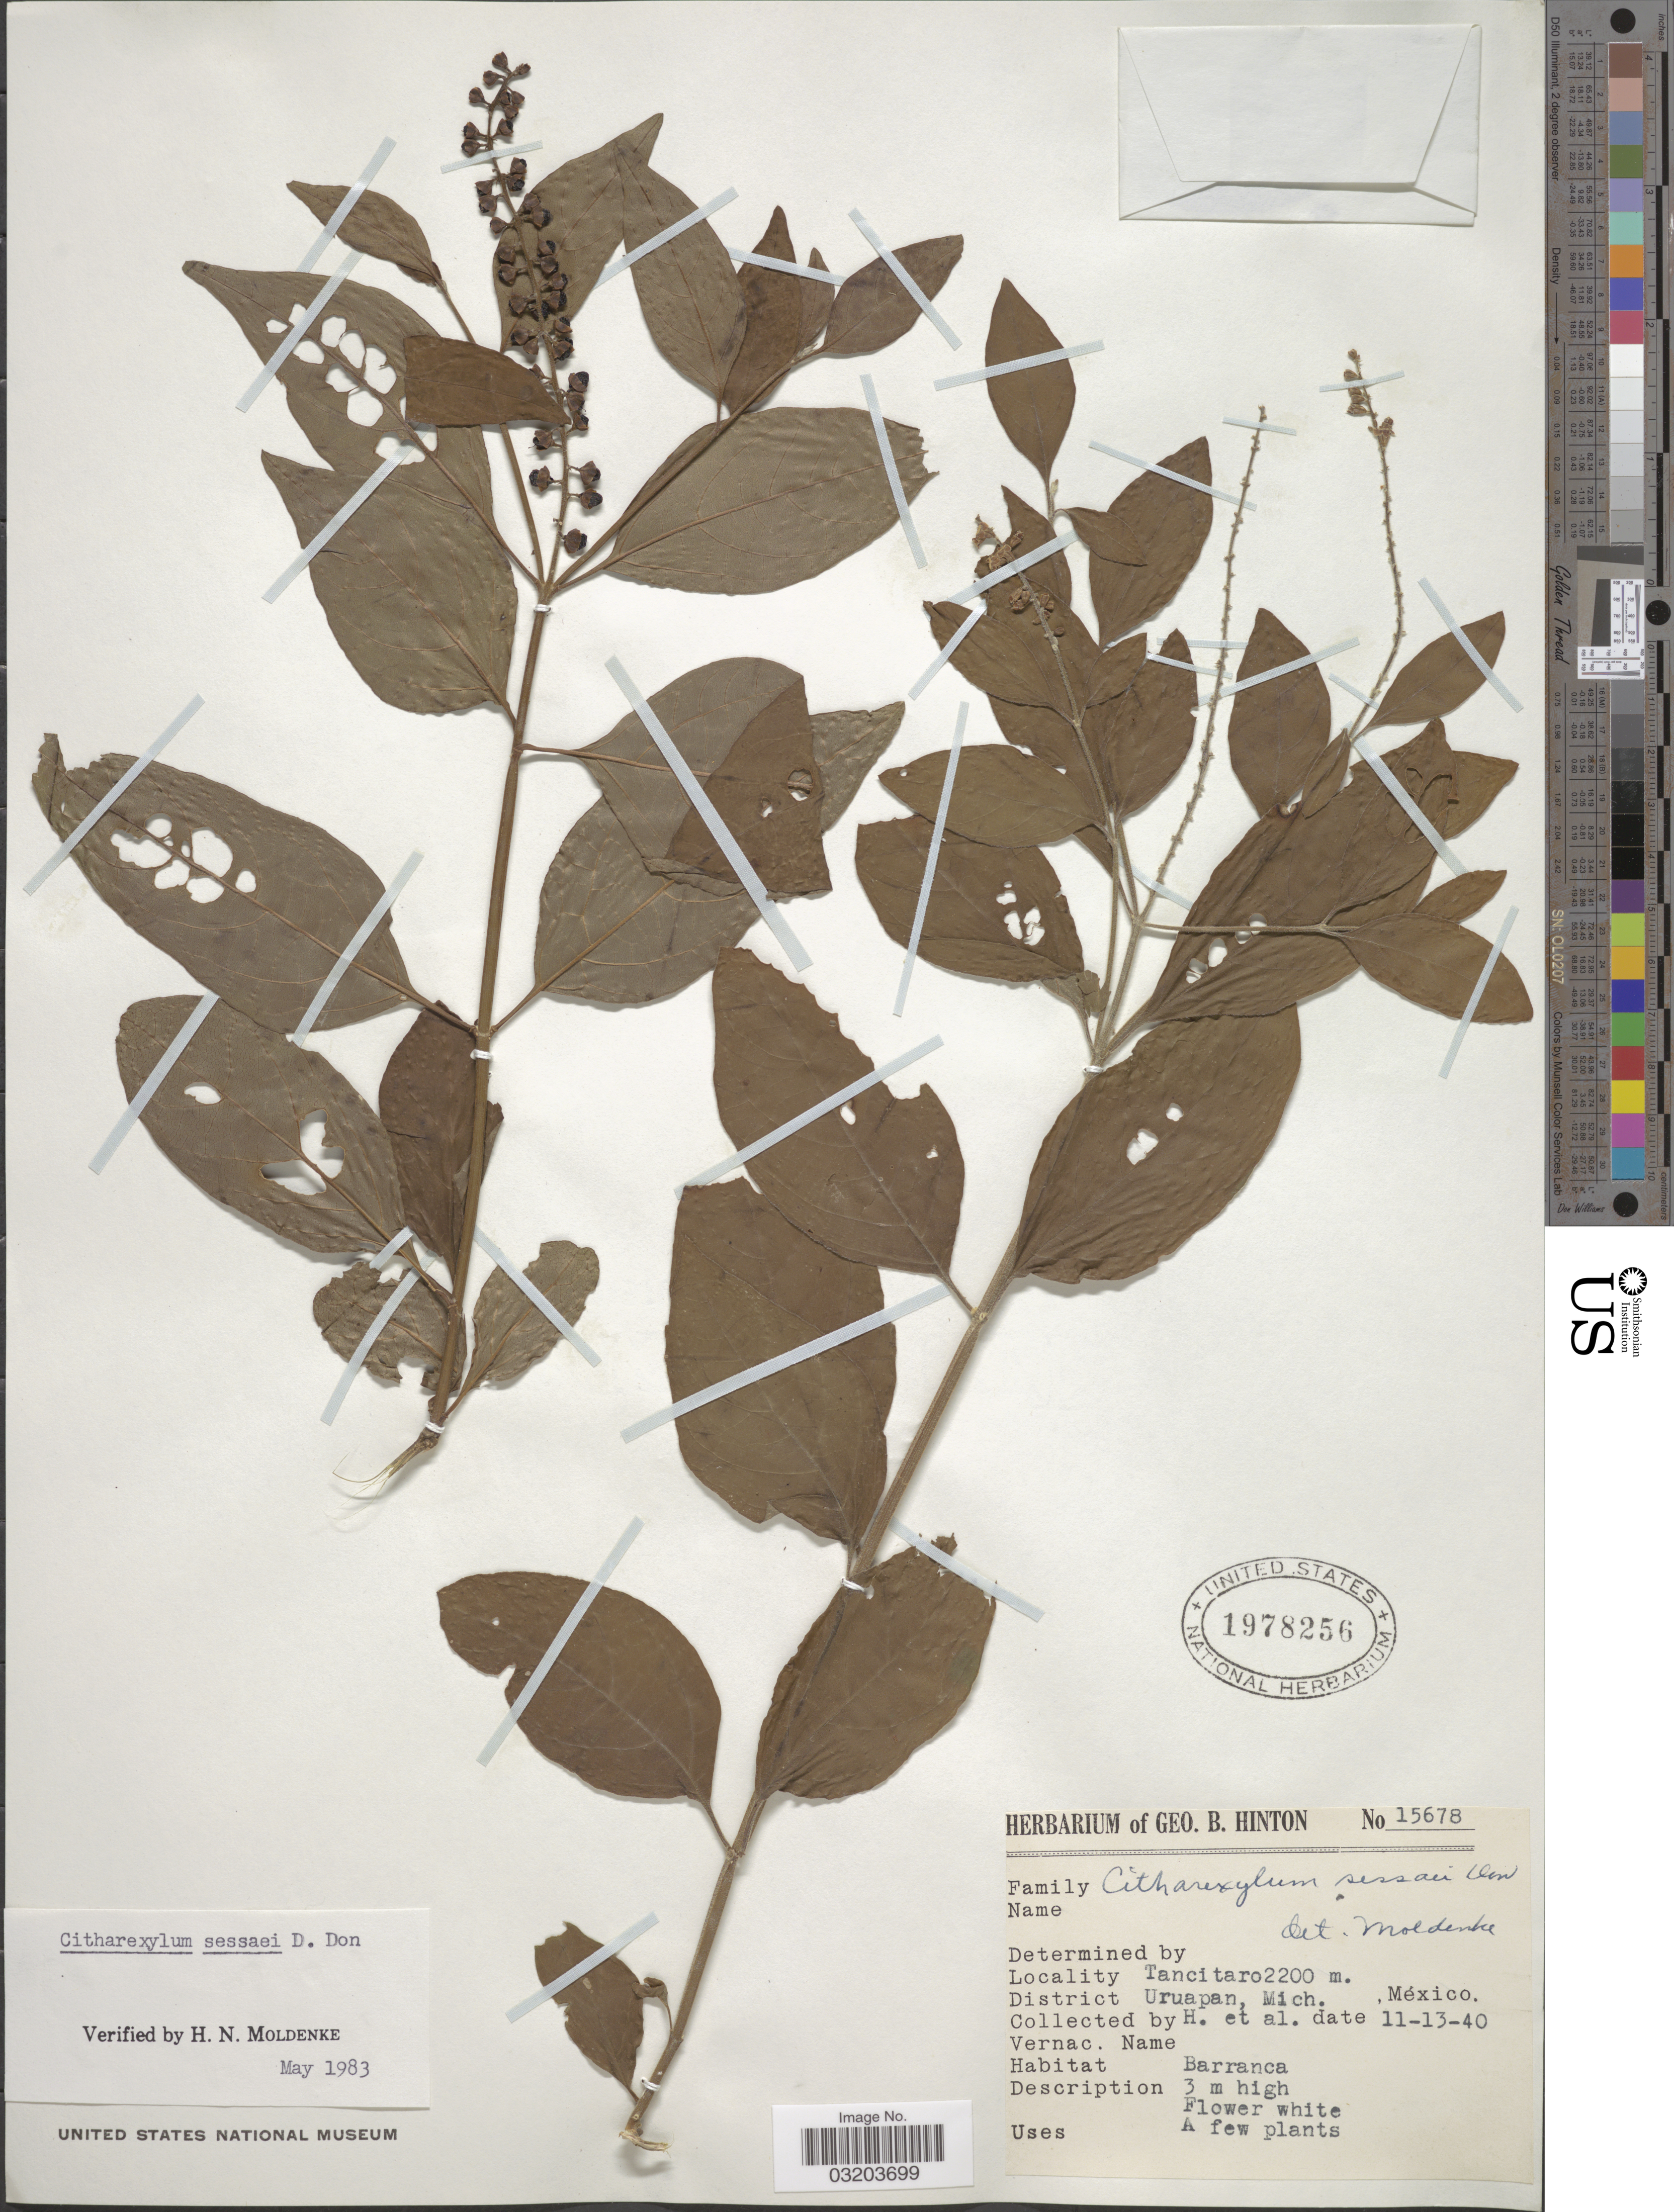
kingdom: Plantae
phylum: Tracheophyta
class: Magnoliopsida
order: Lamiales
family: Verbenaceae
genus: Citharexylum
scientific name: Citharexylum sessaei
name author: D. Don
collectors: G. B. Hinton & et al.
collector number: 15678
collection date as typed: Transcribed d/m/y: 13/11/40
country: Mexico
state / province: Michoacán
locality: Tancitaro. District Uruapan, Mich.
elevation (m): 2200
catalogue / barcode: US 1978256